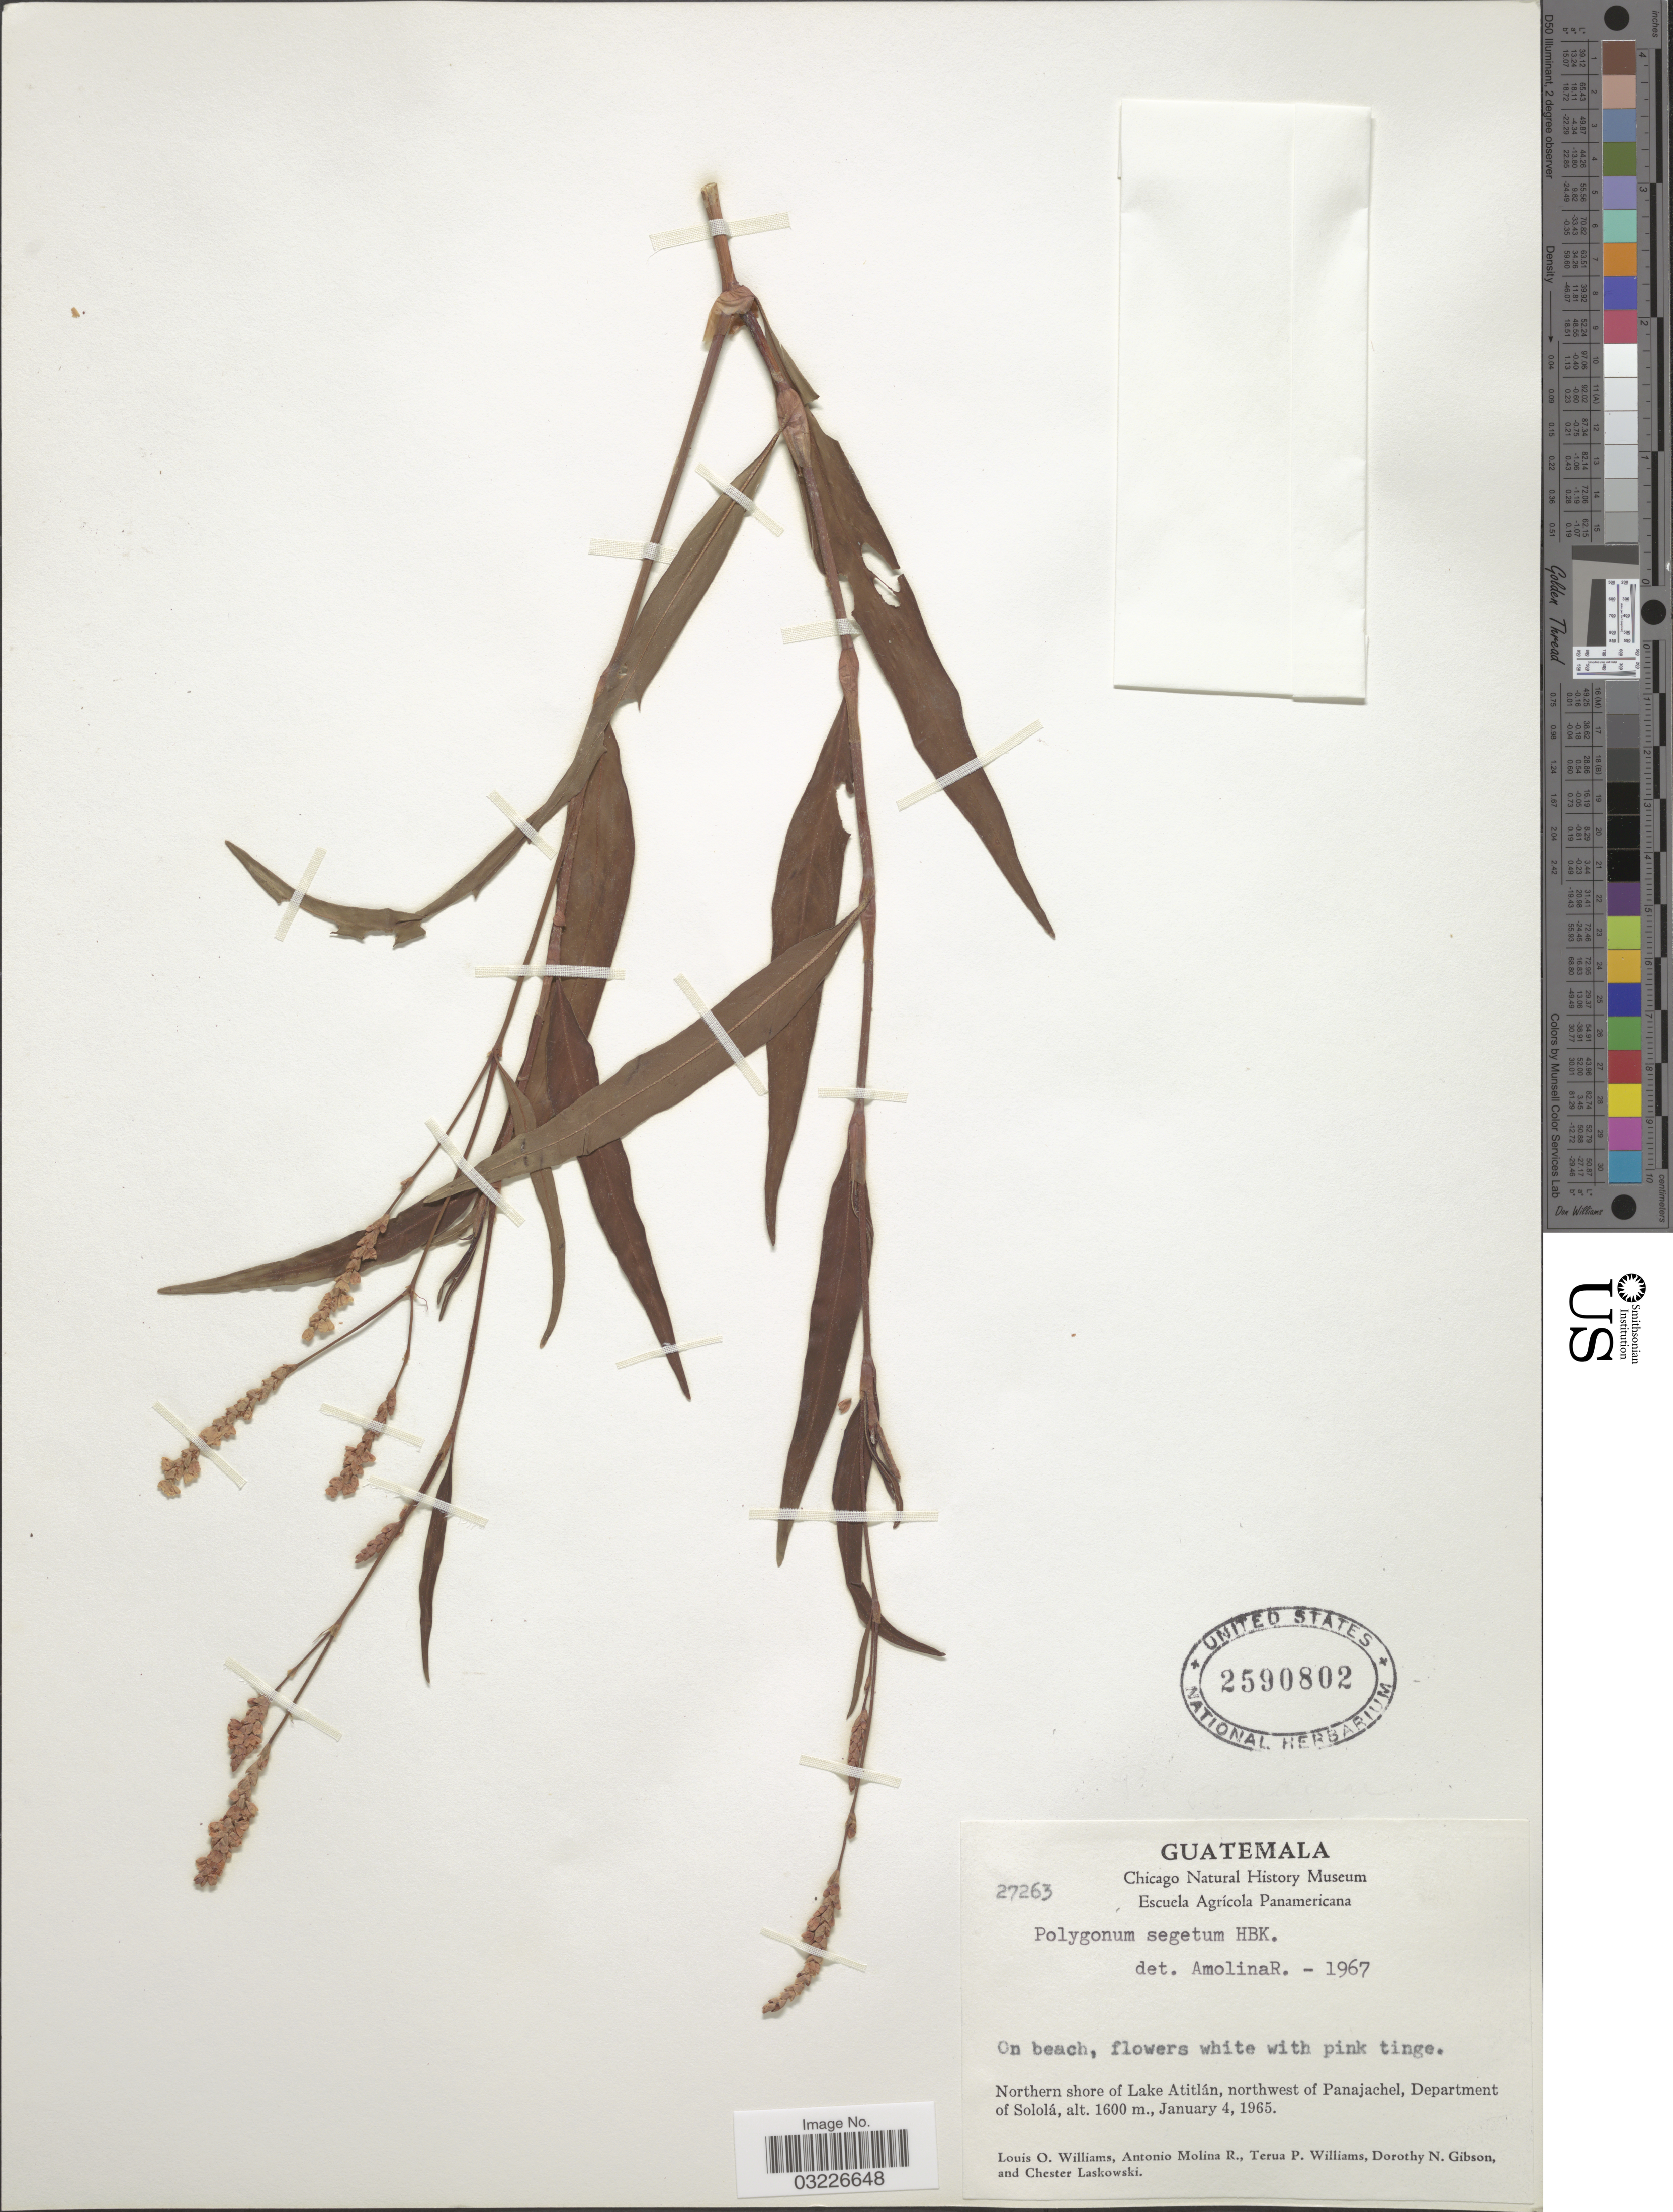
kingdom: Plantae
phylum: Tracheophyta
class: Magnoliopsida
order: Caryophyllales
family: Polygonaceae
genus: Polygonum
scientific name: Polygonum segetum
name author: Kunth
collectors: L. O. Williams, A. Molina R., T. Williams, D. N. Gibson & C. Laskowski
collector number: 27263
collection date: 1965-01-04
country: Guatemala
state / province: Sololá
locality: Northern shore of Lake Atitlán, northwest of Panajachel, Department of Sololá.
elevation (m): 1600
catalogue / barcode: US 2590802